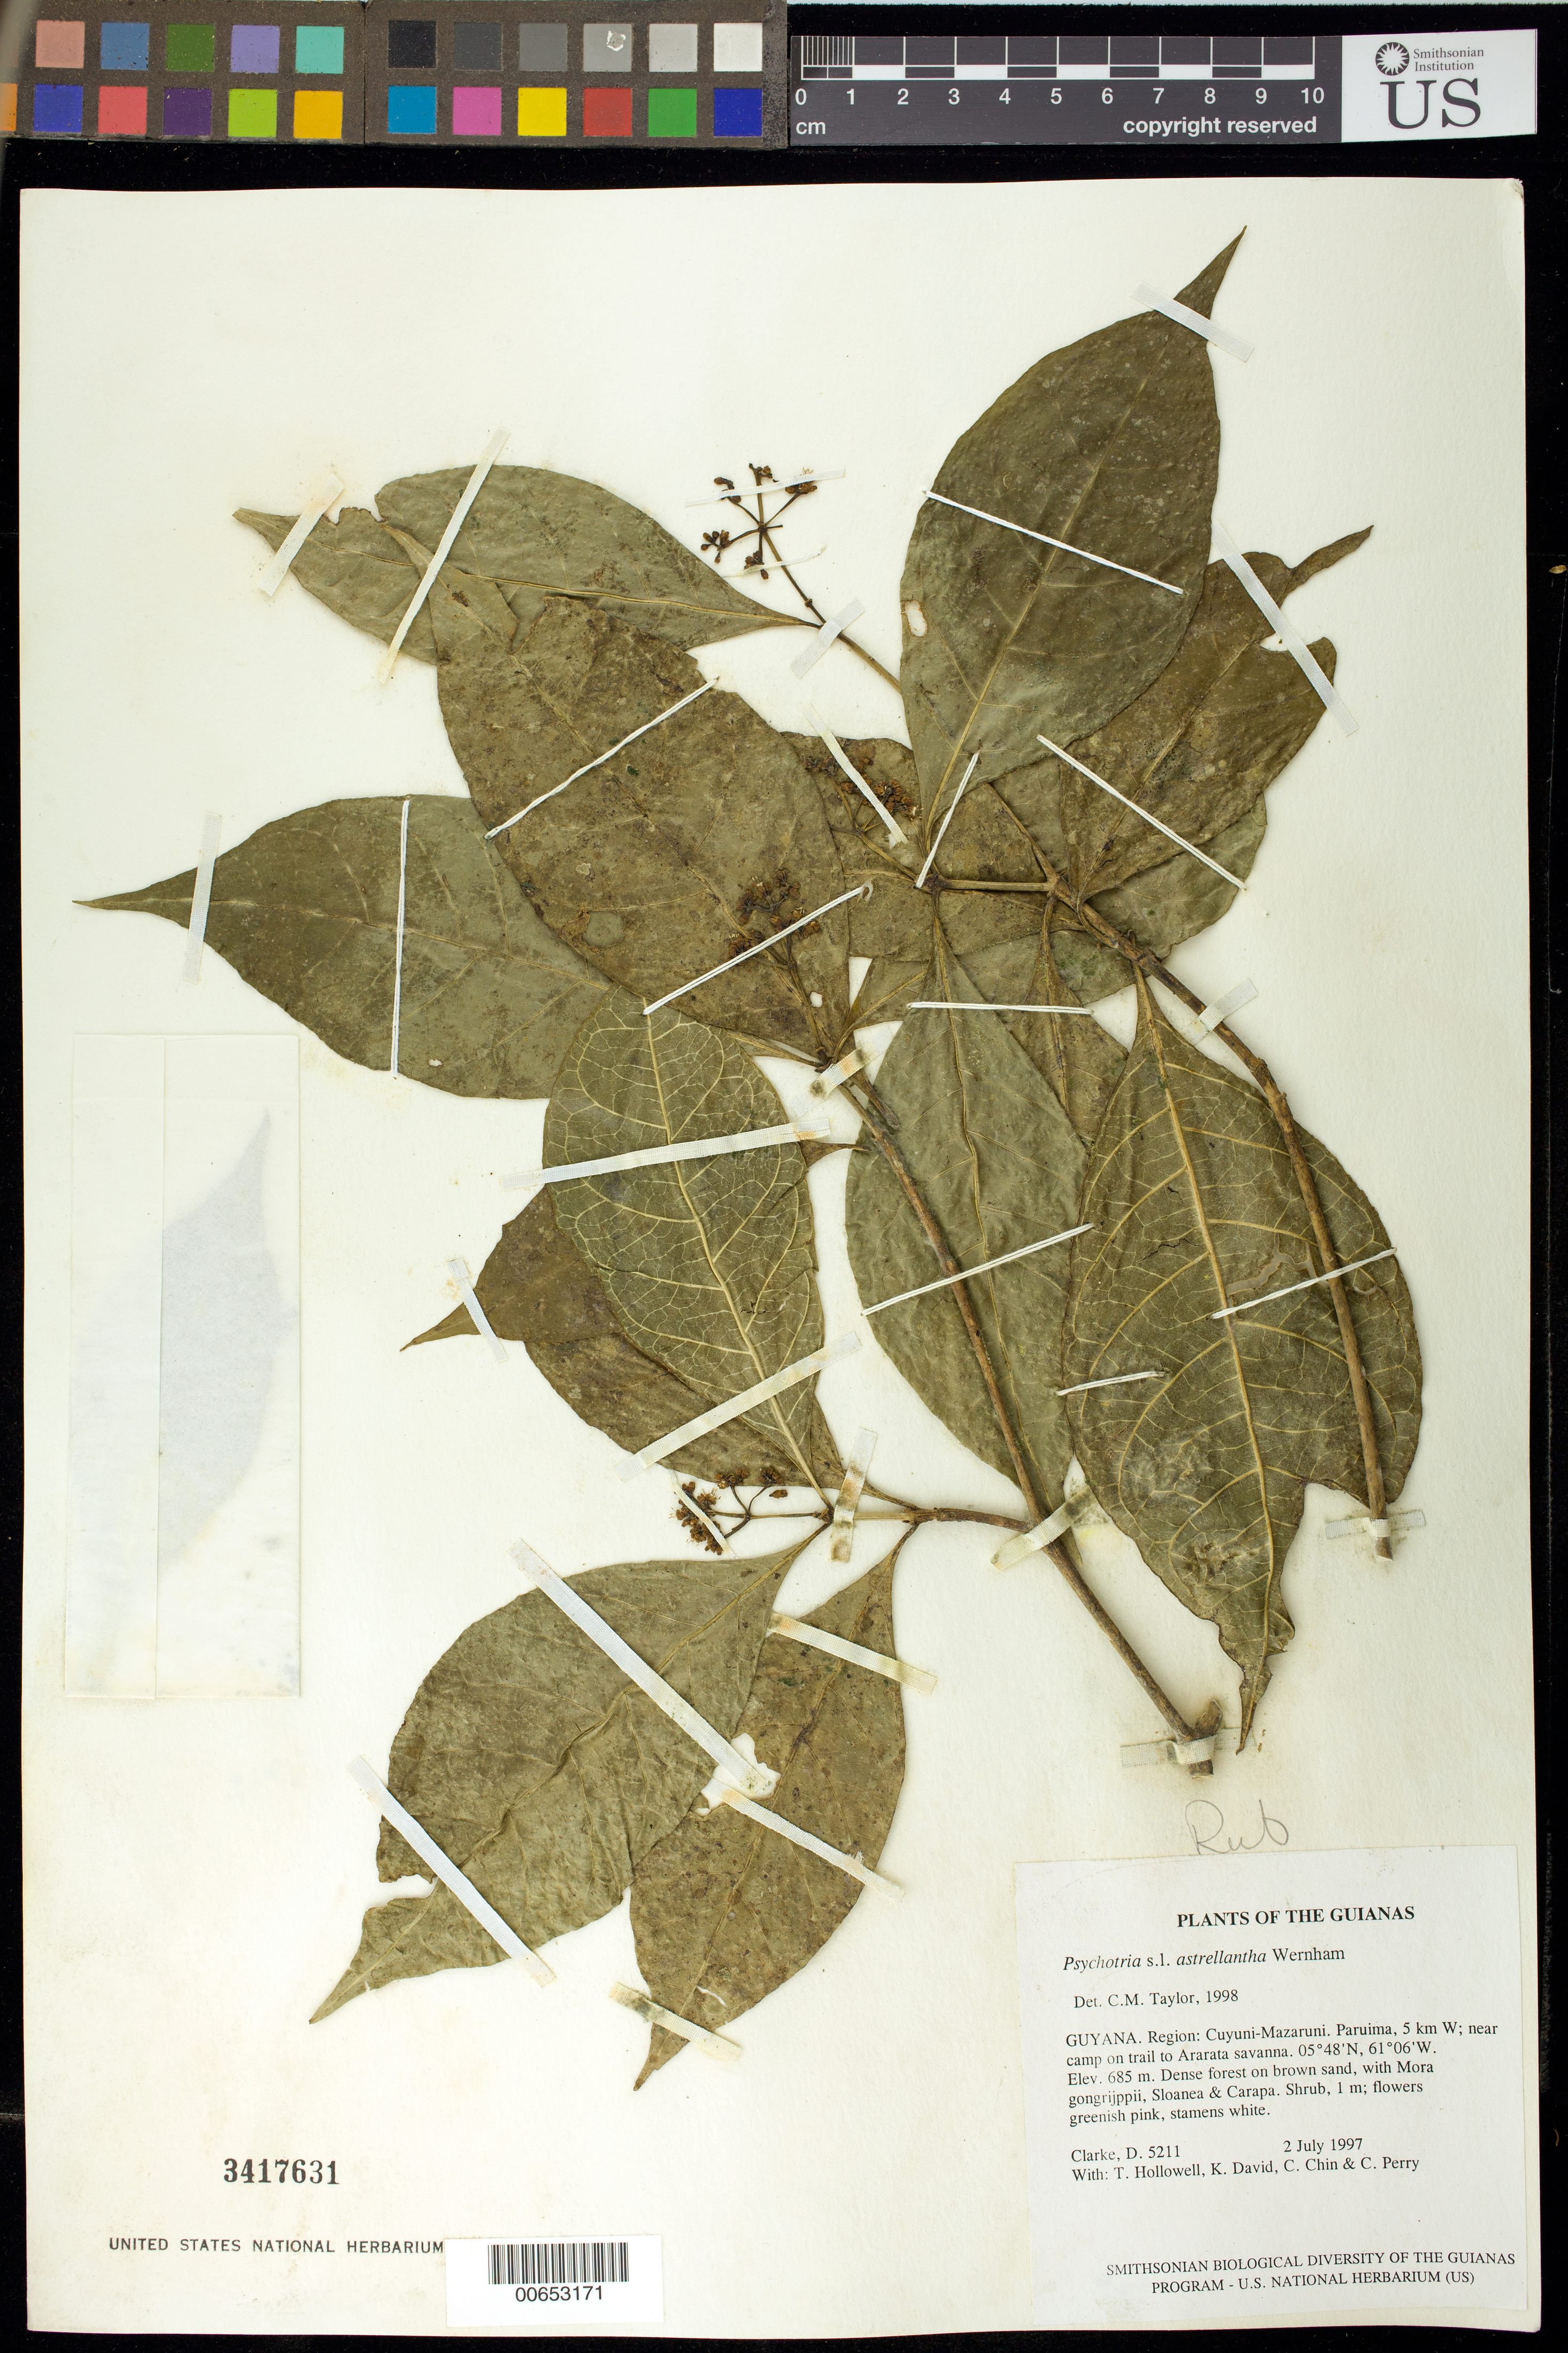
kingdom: Plantae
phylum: Tracheophyta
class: Magnoliopsida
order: Gentianales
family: Rubiaceae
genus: Psychotria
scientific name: Psychotria astrellantha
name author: Wernham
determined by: Taylor, Charlotte M.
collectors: H. D. Clarke, T. Hollowell, K. David, C. Chin & C. Perry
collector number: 5211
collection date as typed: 2 July 1997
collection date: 1997-07-02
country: Guyana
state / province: Cuyuni-Mazaruni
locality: Paruima, 5 km W; near camp on trail to Ararata savanna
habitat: Dense forest on brown sand, with Mora gongrijppii, Sloanea & Carapa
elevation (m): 685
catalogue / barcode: US 3417631